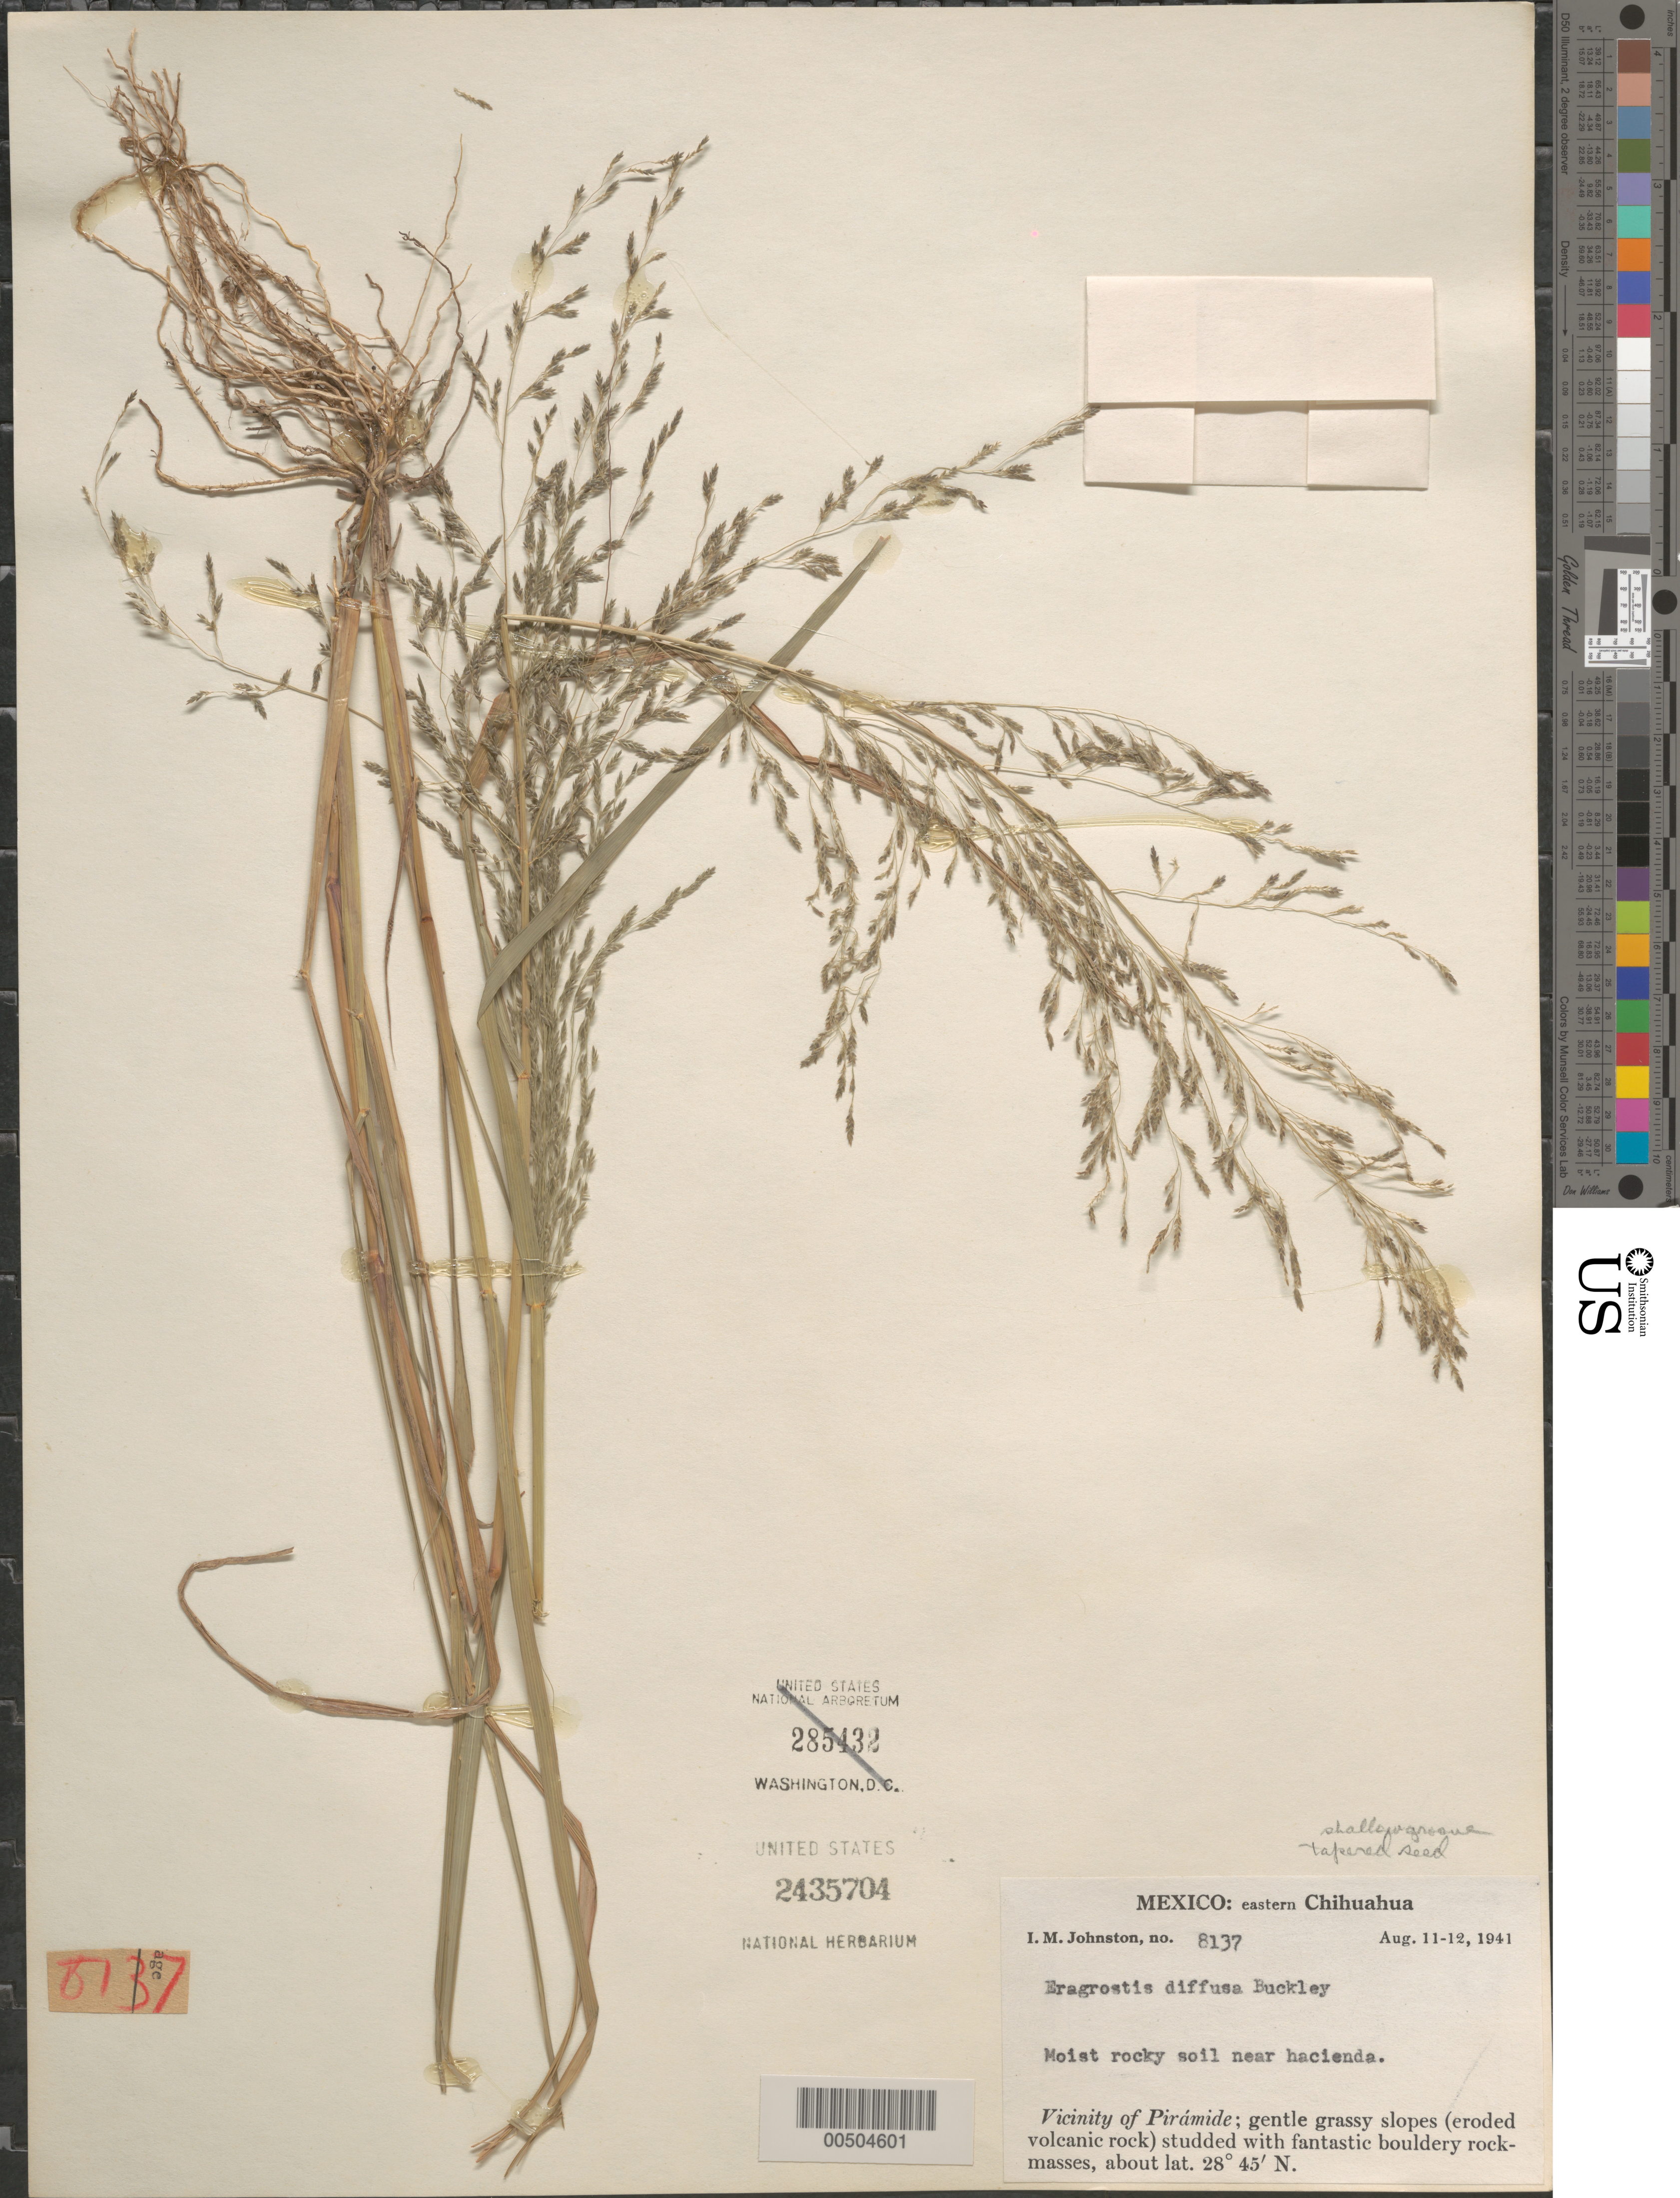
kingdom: Plantae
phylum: Tracheophyta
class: Liliopsida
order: Poales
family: Poaceae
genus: Eragrostis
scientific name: Eragrostis pectinacea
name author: (Michx.) Nees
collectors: I.M. Johnston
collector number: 8137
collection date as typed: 11 Aug 1941 to 12 Aug 1941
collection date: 1941-08-11/1941-08-12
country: Mexico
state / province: Chihuahua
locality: Vicinity of Pirámide, E Chihuahua (lat/long recorded as: lat=28:45:0:N long=:::W)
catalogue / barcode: US 2435704